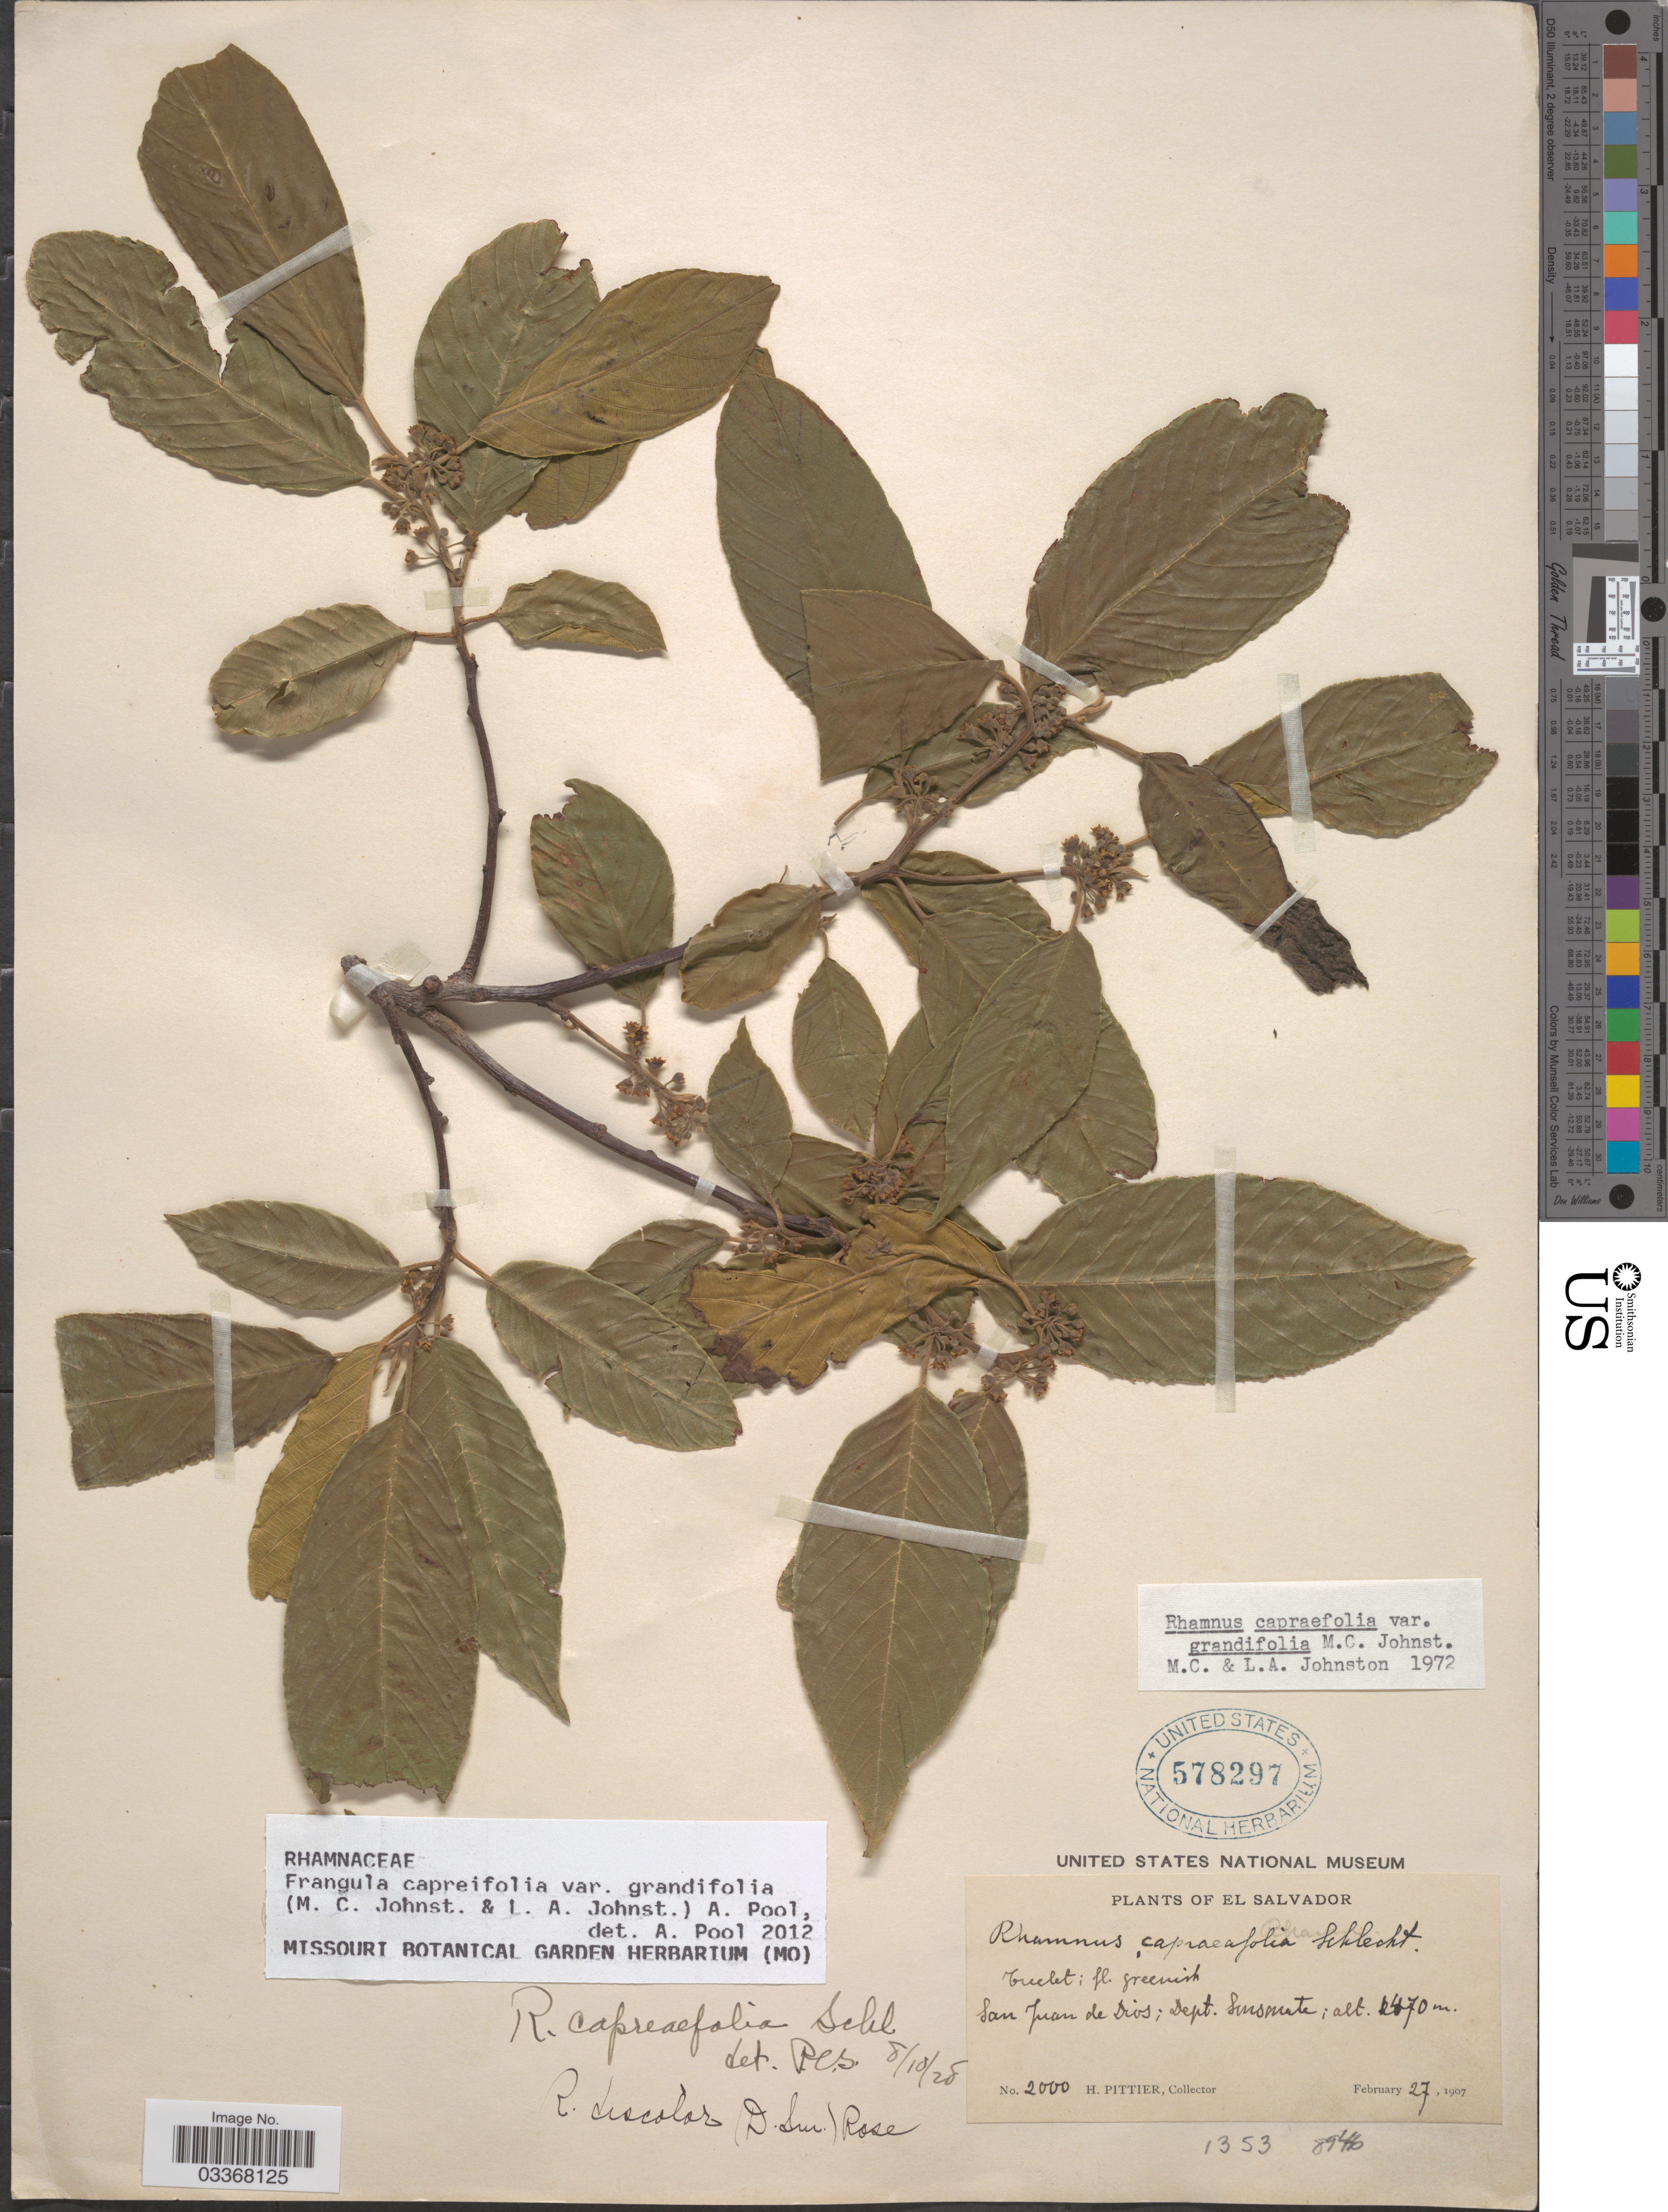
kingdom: Plantae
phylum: Tracheophyta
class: Magnoliopsida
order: Rosales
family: Rhamnaceae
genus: Frangula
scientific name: Frangula capreifolia var. grandifolia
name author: (M.C. Johnst. & L.A. Johnst.) A. Pool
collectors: H. F. Pittier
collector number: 2000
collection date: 1907-02-27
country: El Salvador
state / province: Sonsonate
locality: San Juan de Dios; Dept. Sonsonate.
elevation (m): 1470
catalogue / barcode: US 578297